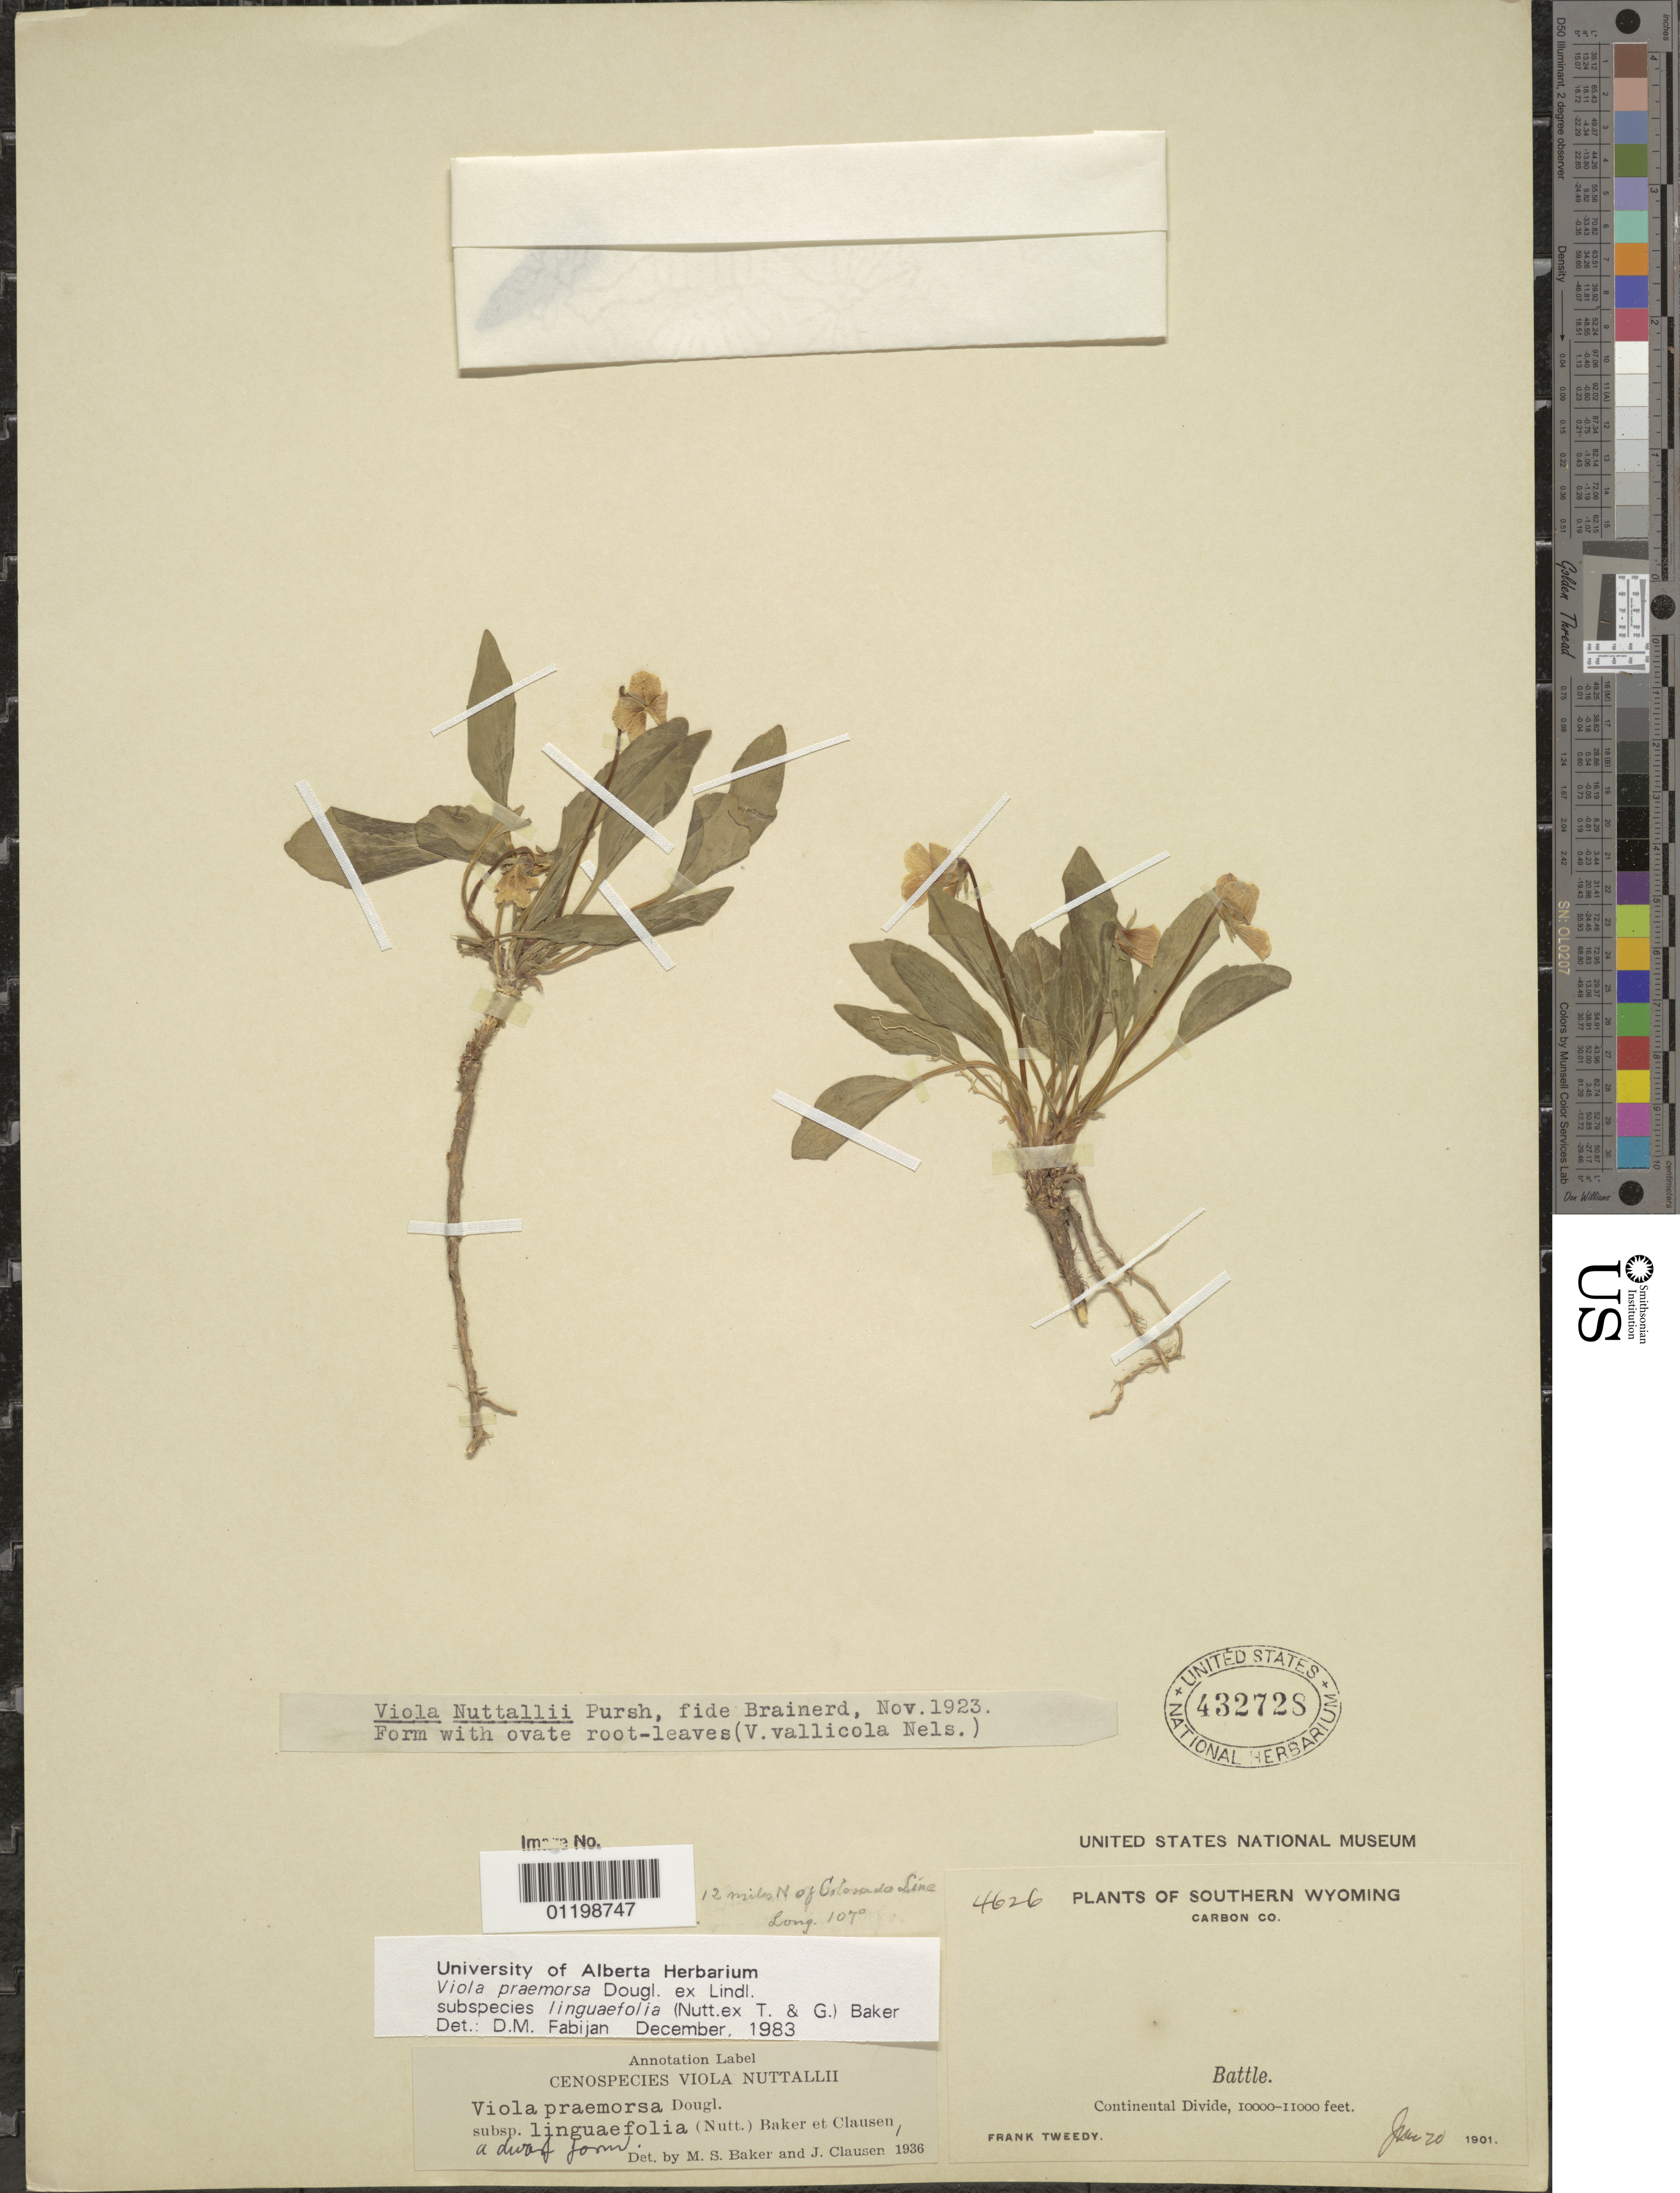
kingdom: Plantae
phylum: Tracheophyta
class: Magnoliopsida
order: Malpighiales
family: Violaceae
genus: Viola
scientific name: Viola praemorsa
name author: Douglas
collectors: F. Tweedy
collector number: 4626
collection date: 1901-06-20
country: United States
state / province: Wyoming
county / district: Carbon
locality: Battle, Continental Divide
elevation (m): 3048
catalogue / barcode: US 432728